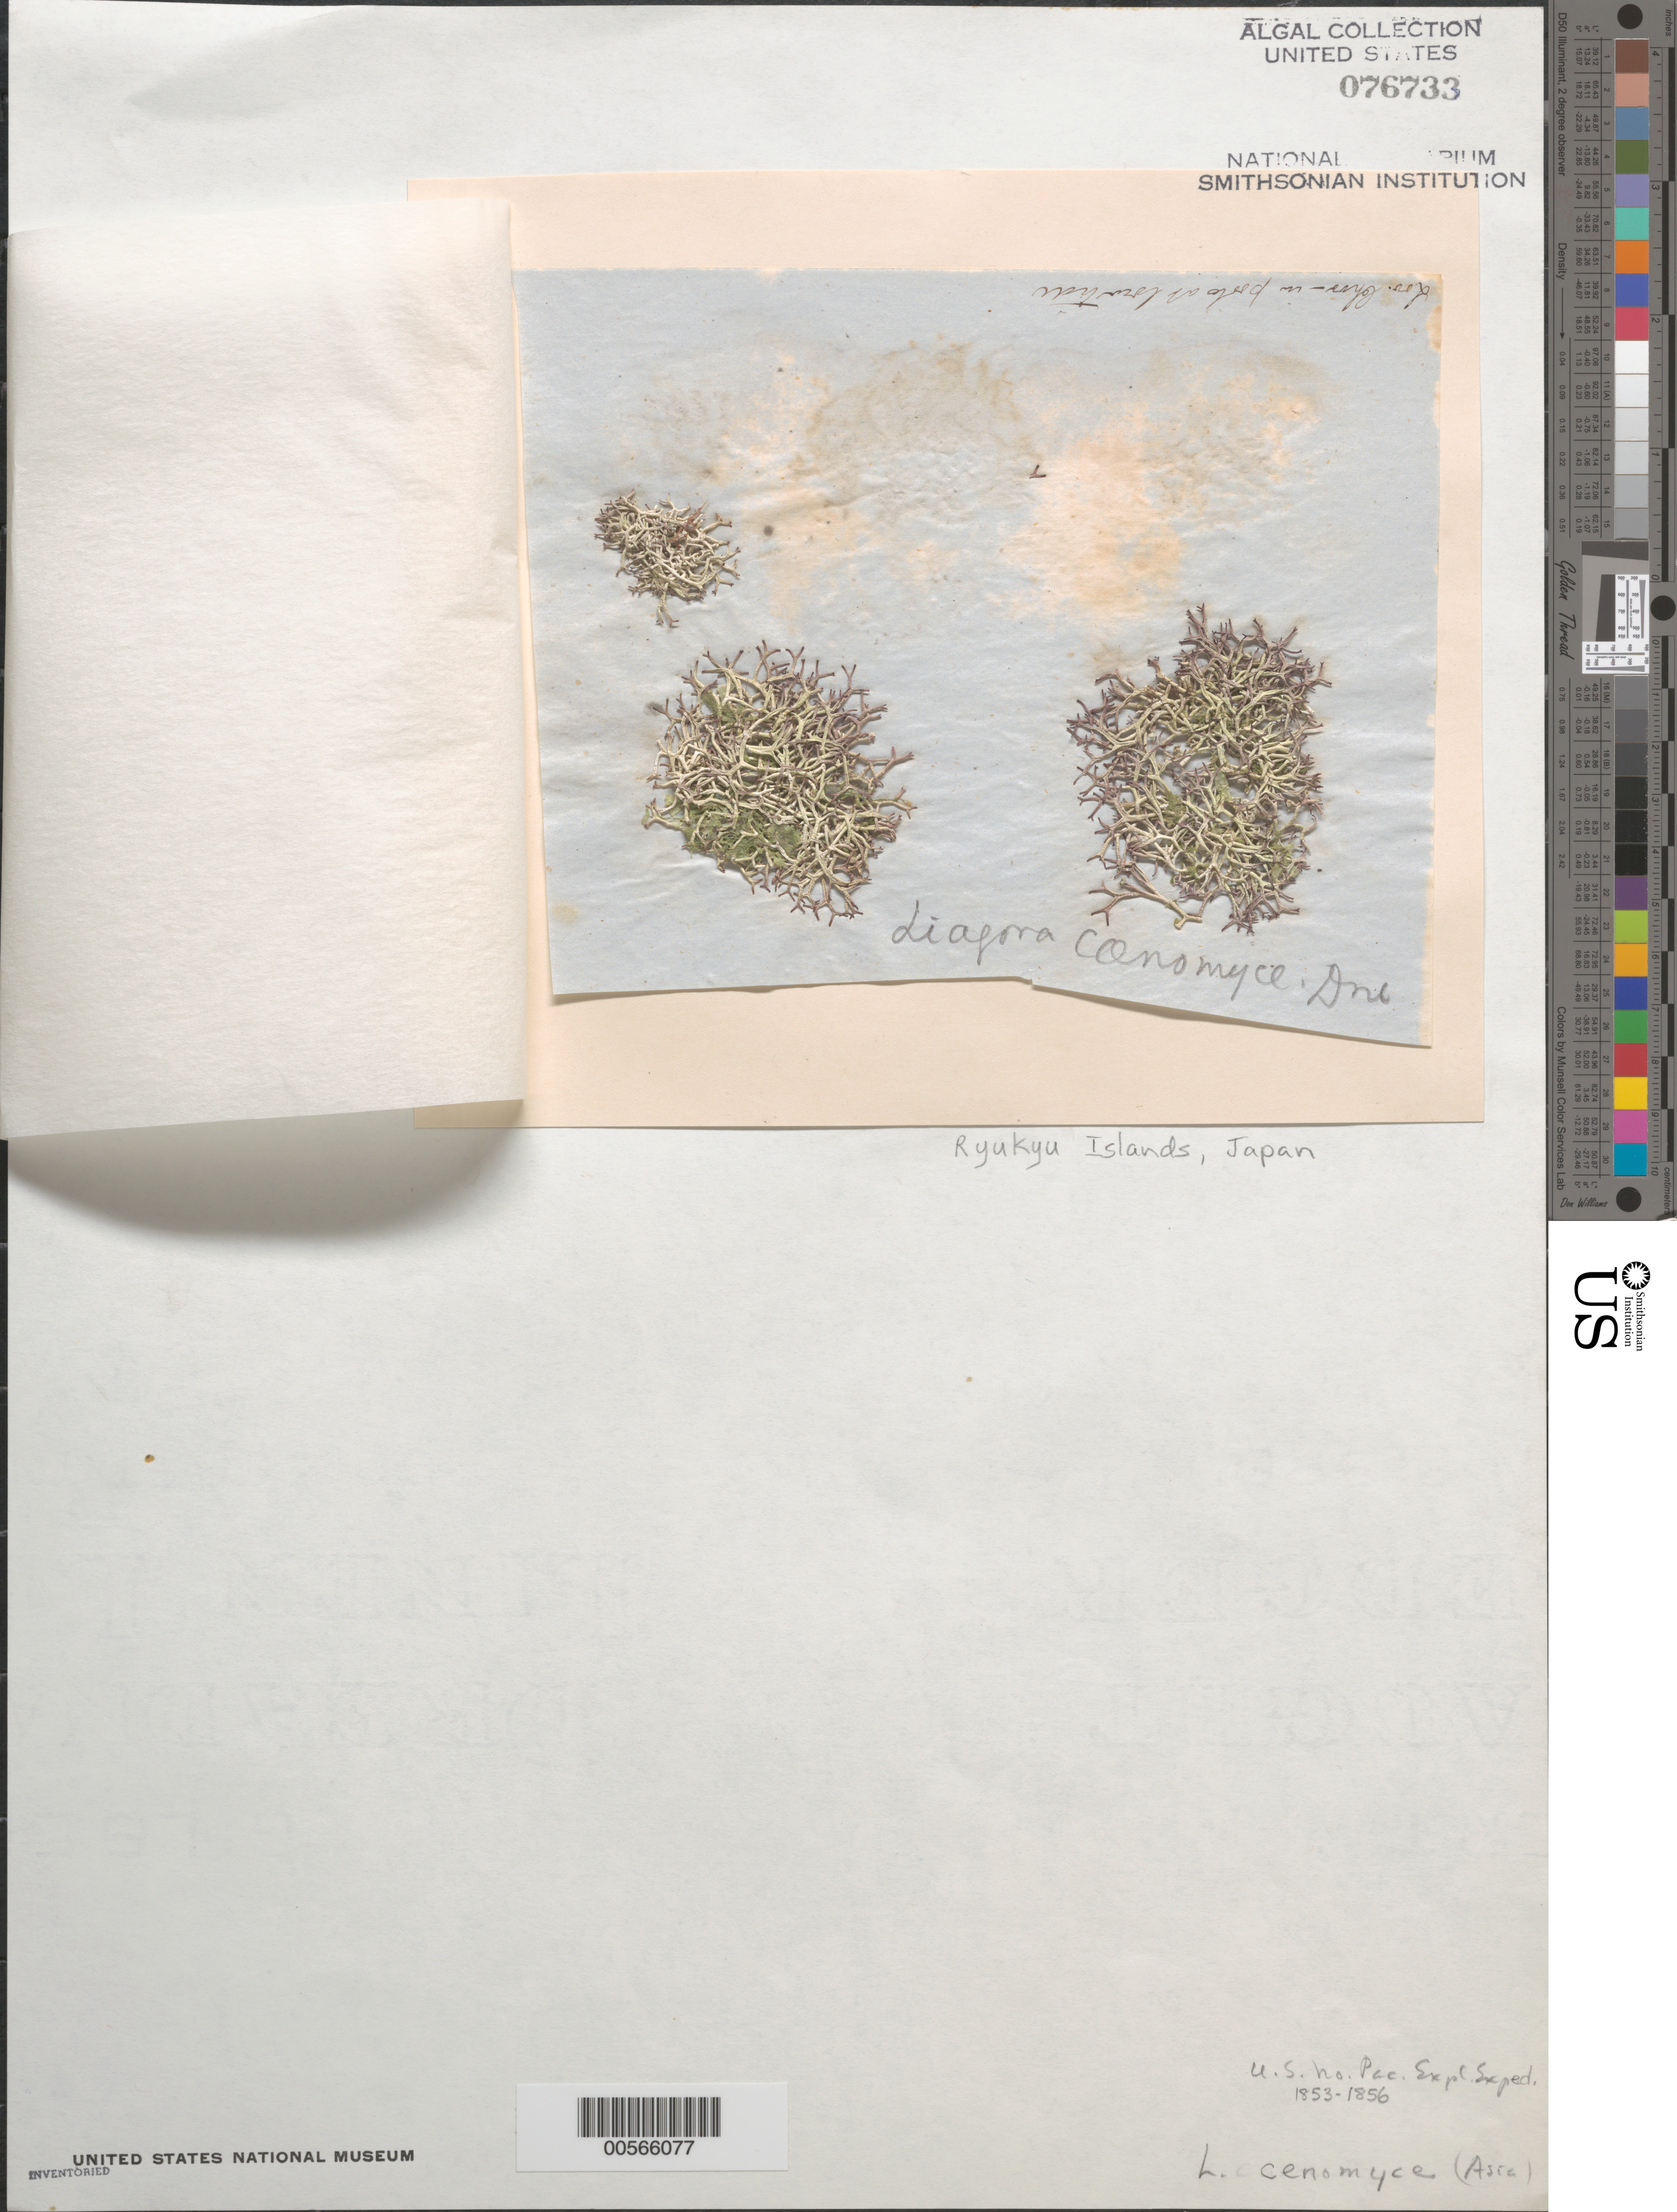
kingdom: Plantae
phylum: Rhodophyta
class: Florideophyceae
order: Nemaliales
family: Liagoraceae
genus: Liagora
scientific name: Liagora caenomyce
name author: Decne.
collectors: C. Wright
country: Japan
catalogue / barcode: US 76733